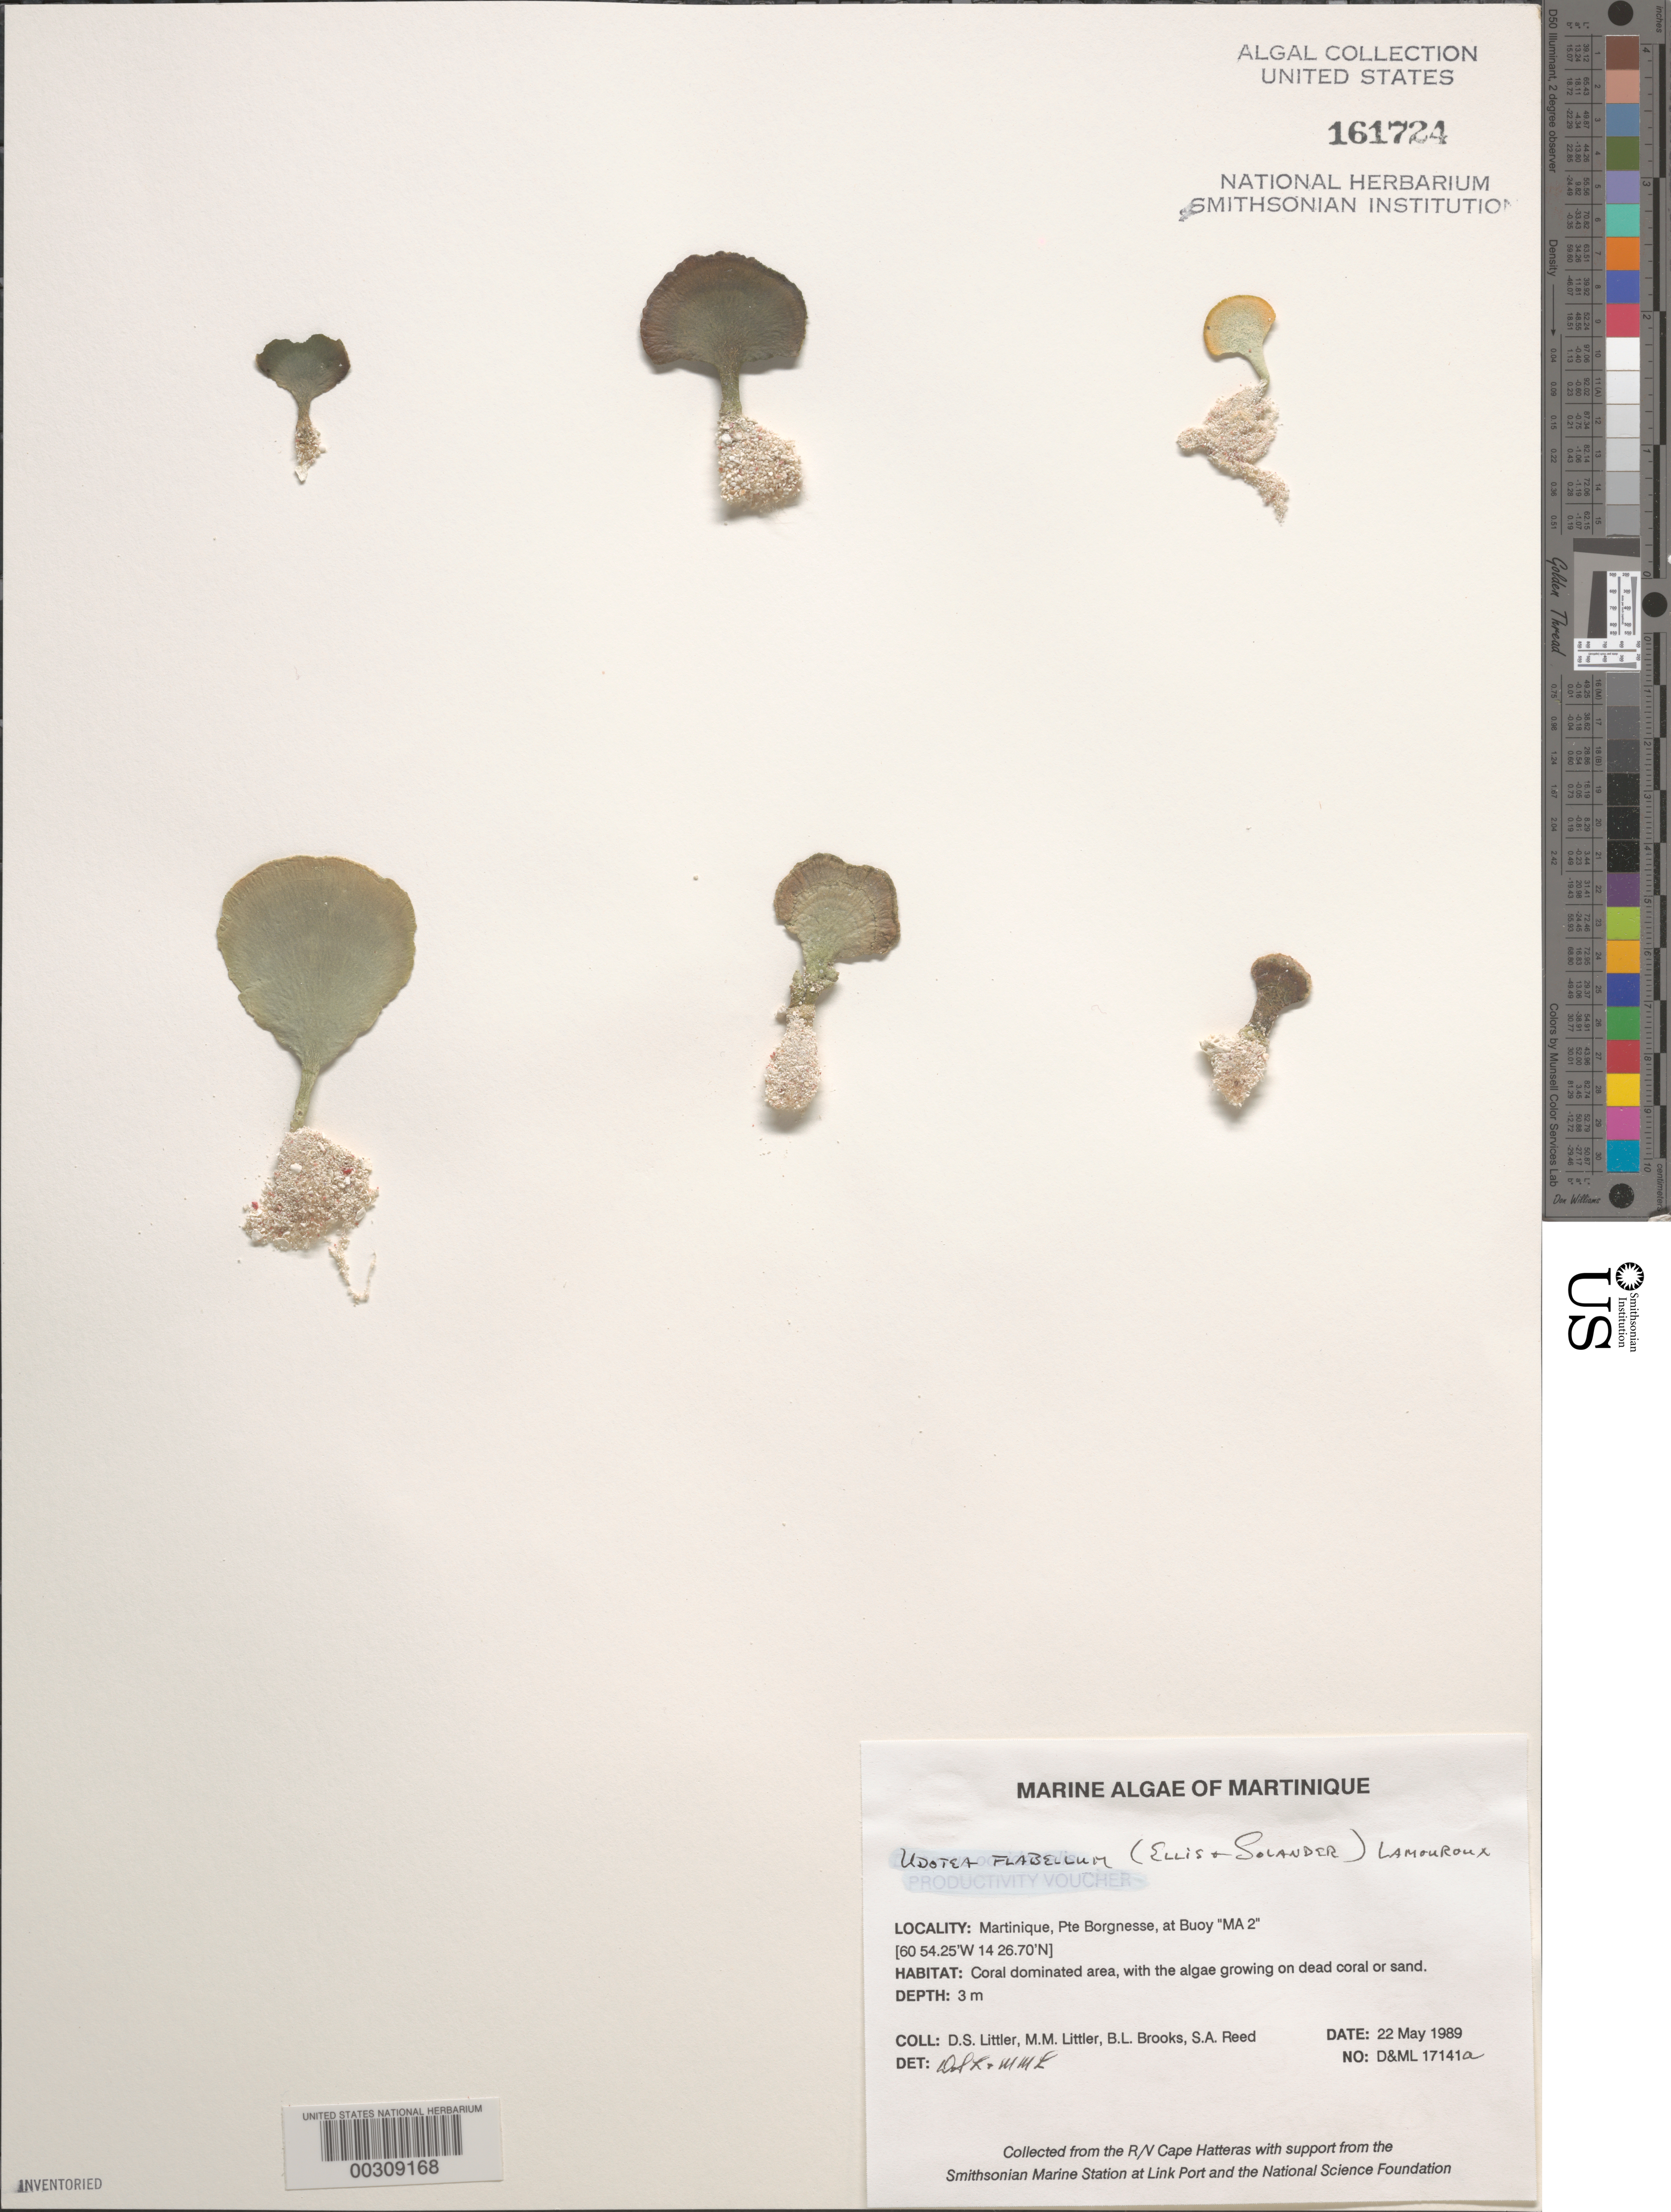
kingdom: Plantae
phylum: Chlorophyta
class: Ulvophyceae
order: Bryopsidales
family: Udoteaceae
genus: Udotea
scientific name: Udotea flabellum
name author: (J. Ellis & Sol.) M. Howe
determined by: Littler, D. S.; Littler, M. M.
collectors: D. S. Littler, M. M. Littler, B. Brooks & S. Reed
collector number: D&ML 17141a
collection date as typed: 22 May 1989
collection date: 1989-05-22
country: Martinique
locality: Pointe Borgnesse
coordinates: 14 26.70 N, 60 54.25' W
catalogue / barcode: US 161724